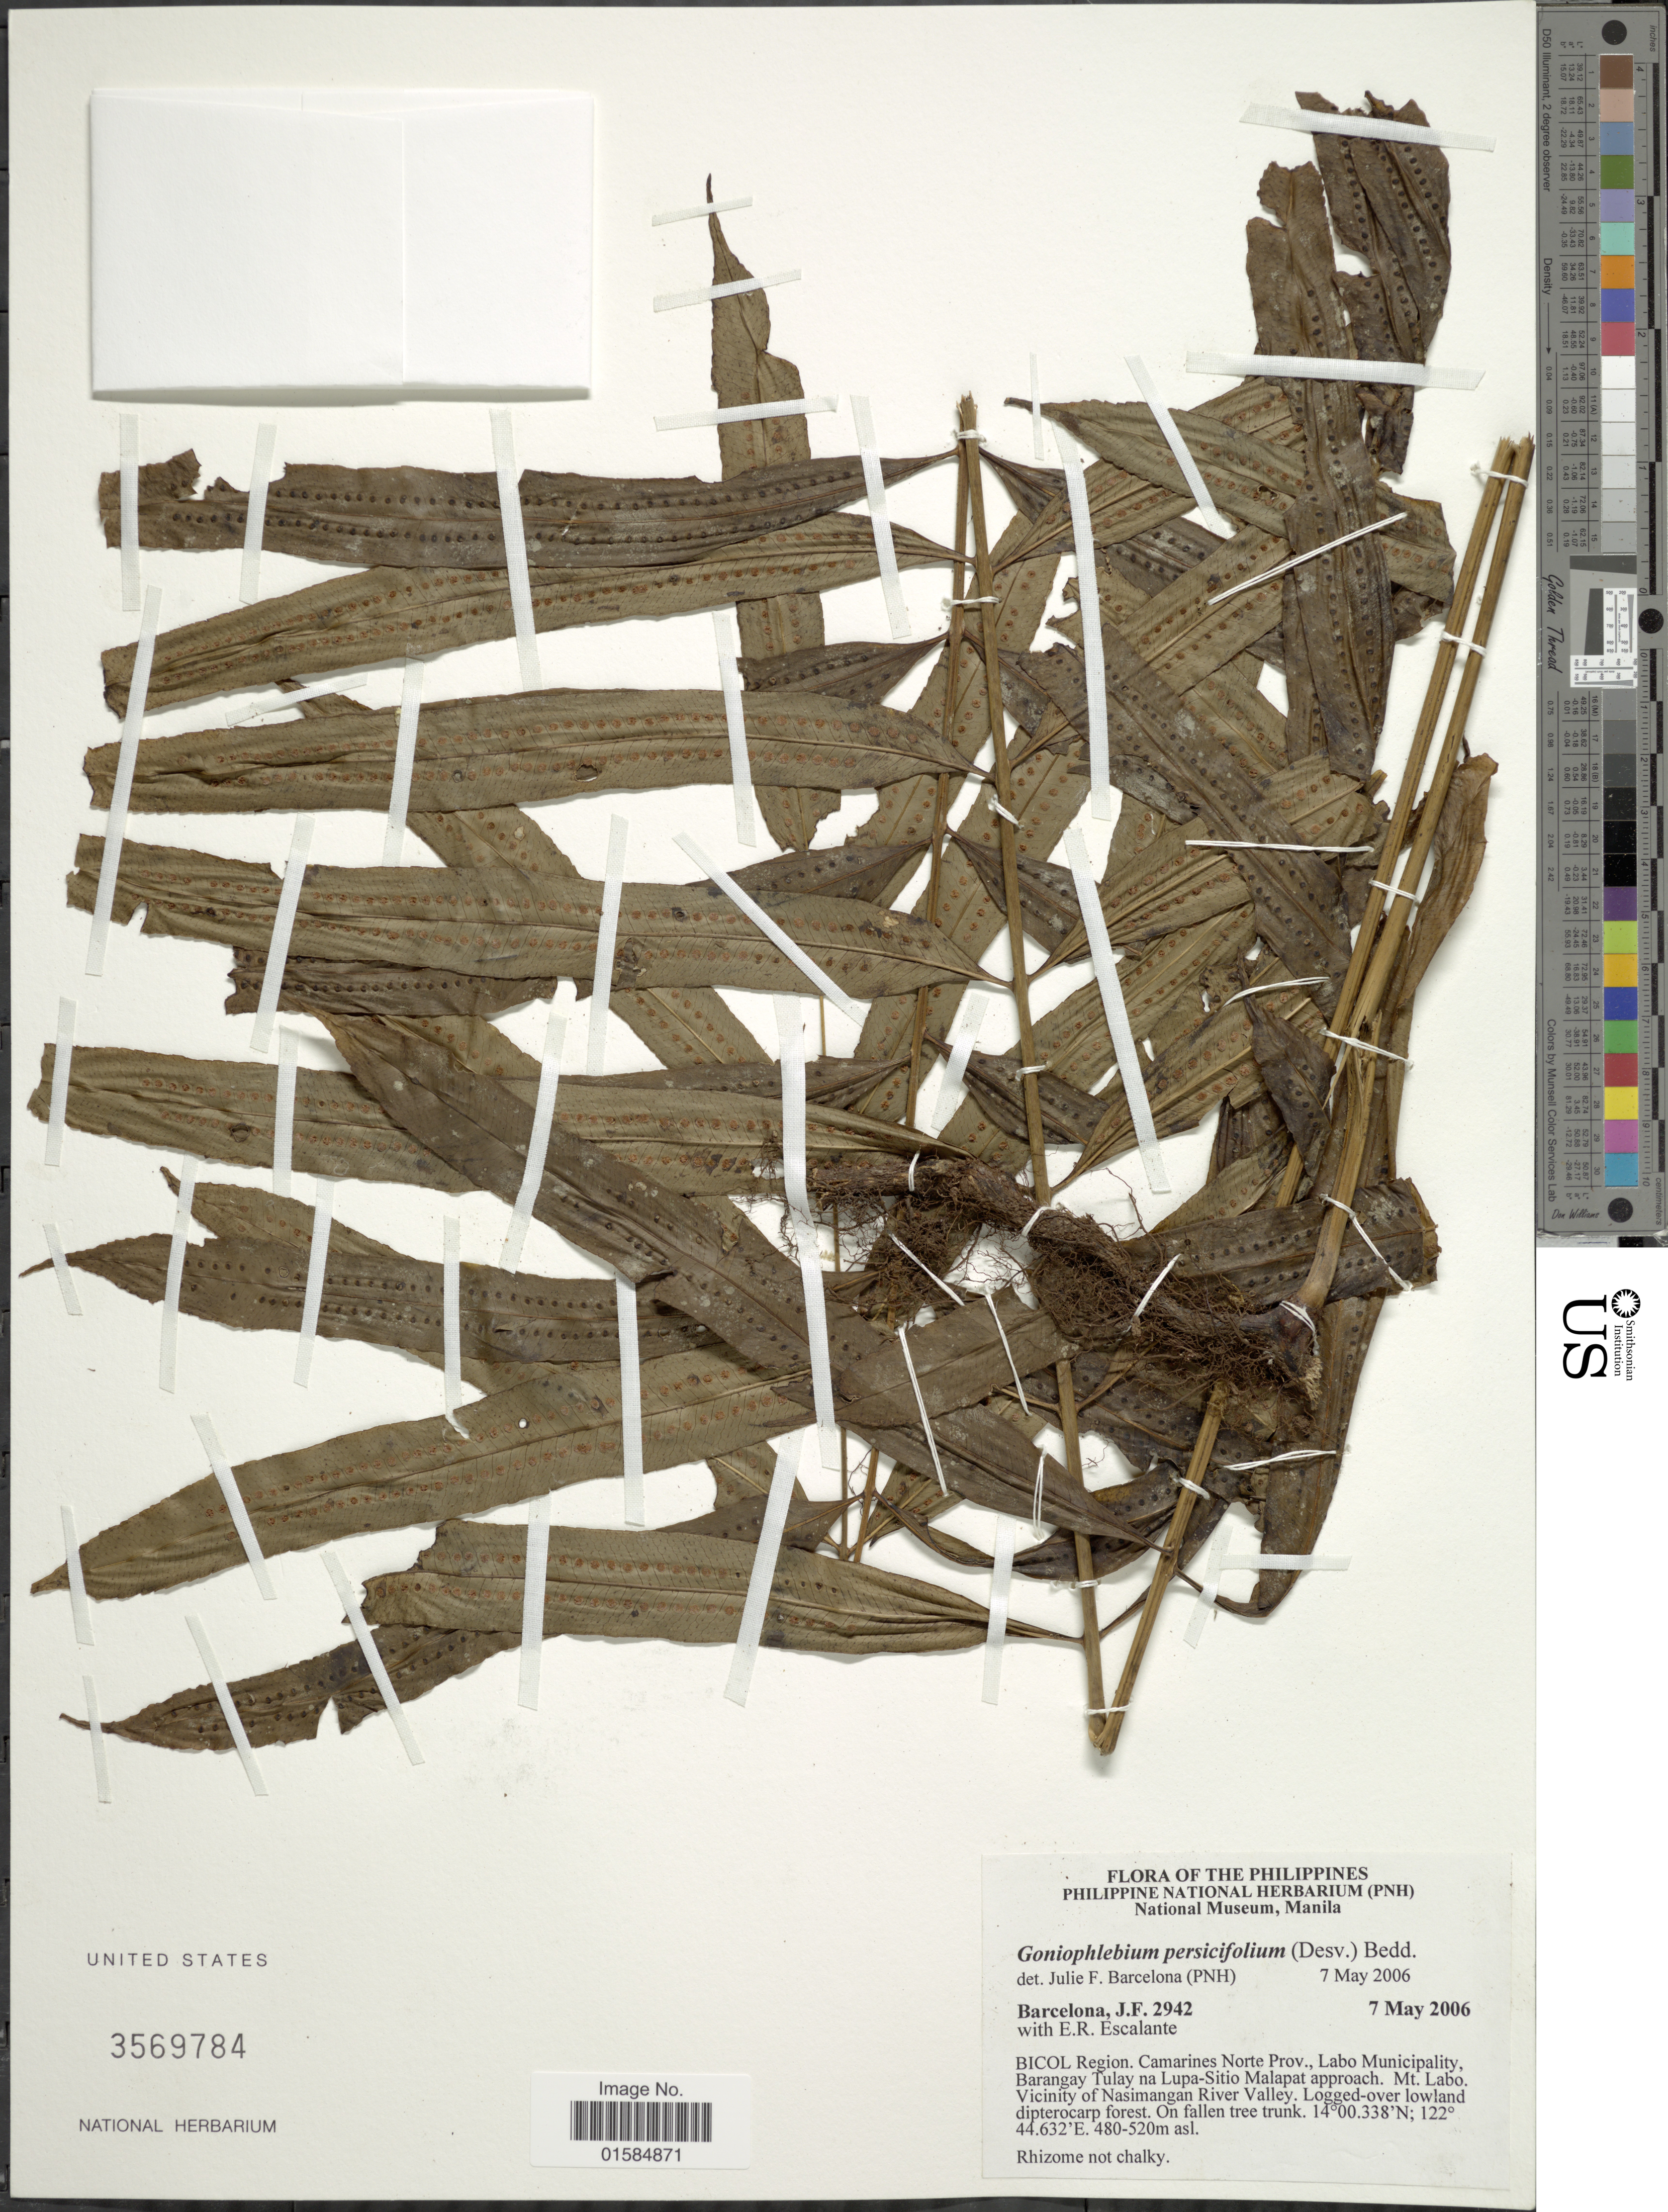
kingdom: Plantae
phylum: Tracheophyta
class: Polypodiopsida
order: Polypodiales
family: Polypodiaceae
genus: Goniophlebium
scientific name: Goniophlebium persicifolium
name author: (Desv.) Bedd.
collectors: J. F. Barcelona & E. Escalante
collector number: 2942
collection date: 2006-05-07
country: Philippines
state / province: Bicol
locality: Bicol Region, Camarines Norte Prov., Labo Municipality, Barangay Tulay na Lupa-Sitio Malapat approach, Mt. Labo, Vicinity of Nasimangan River Valley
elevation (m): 480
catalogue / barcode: US 3569784